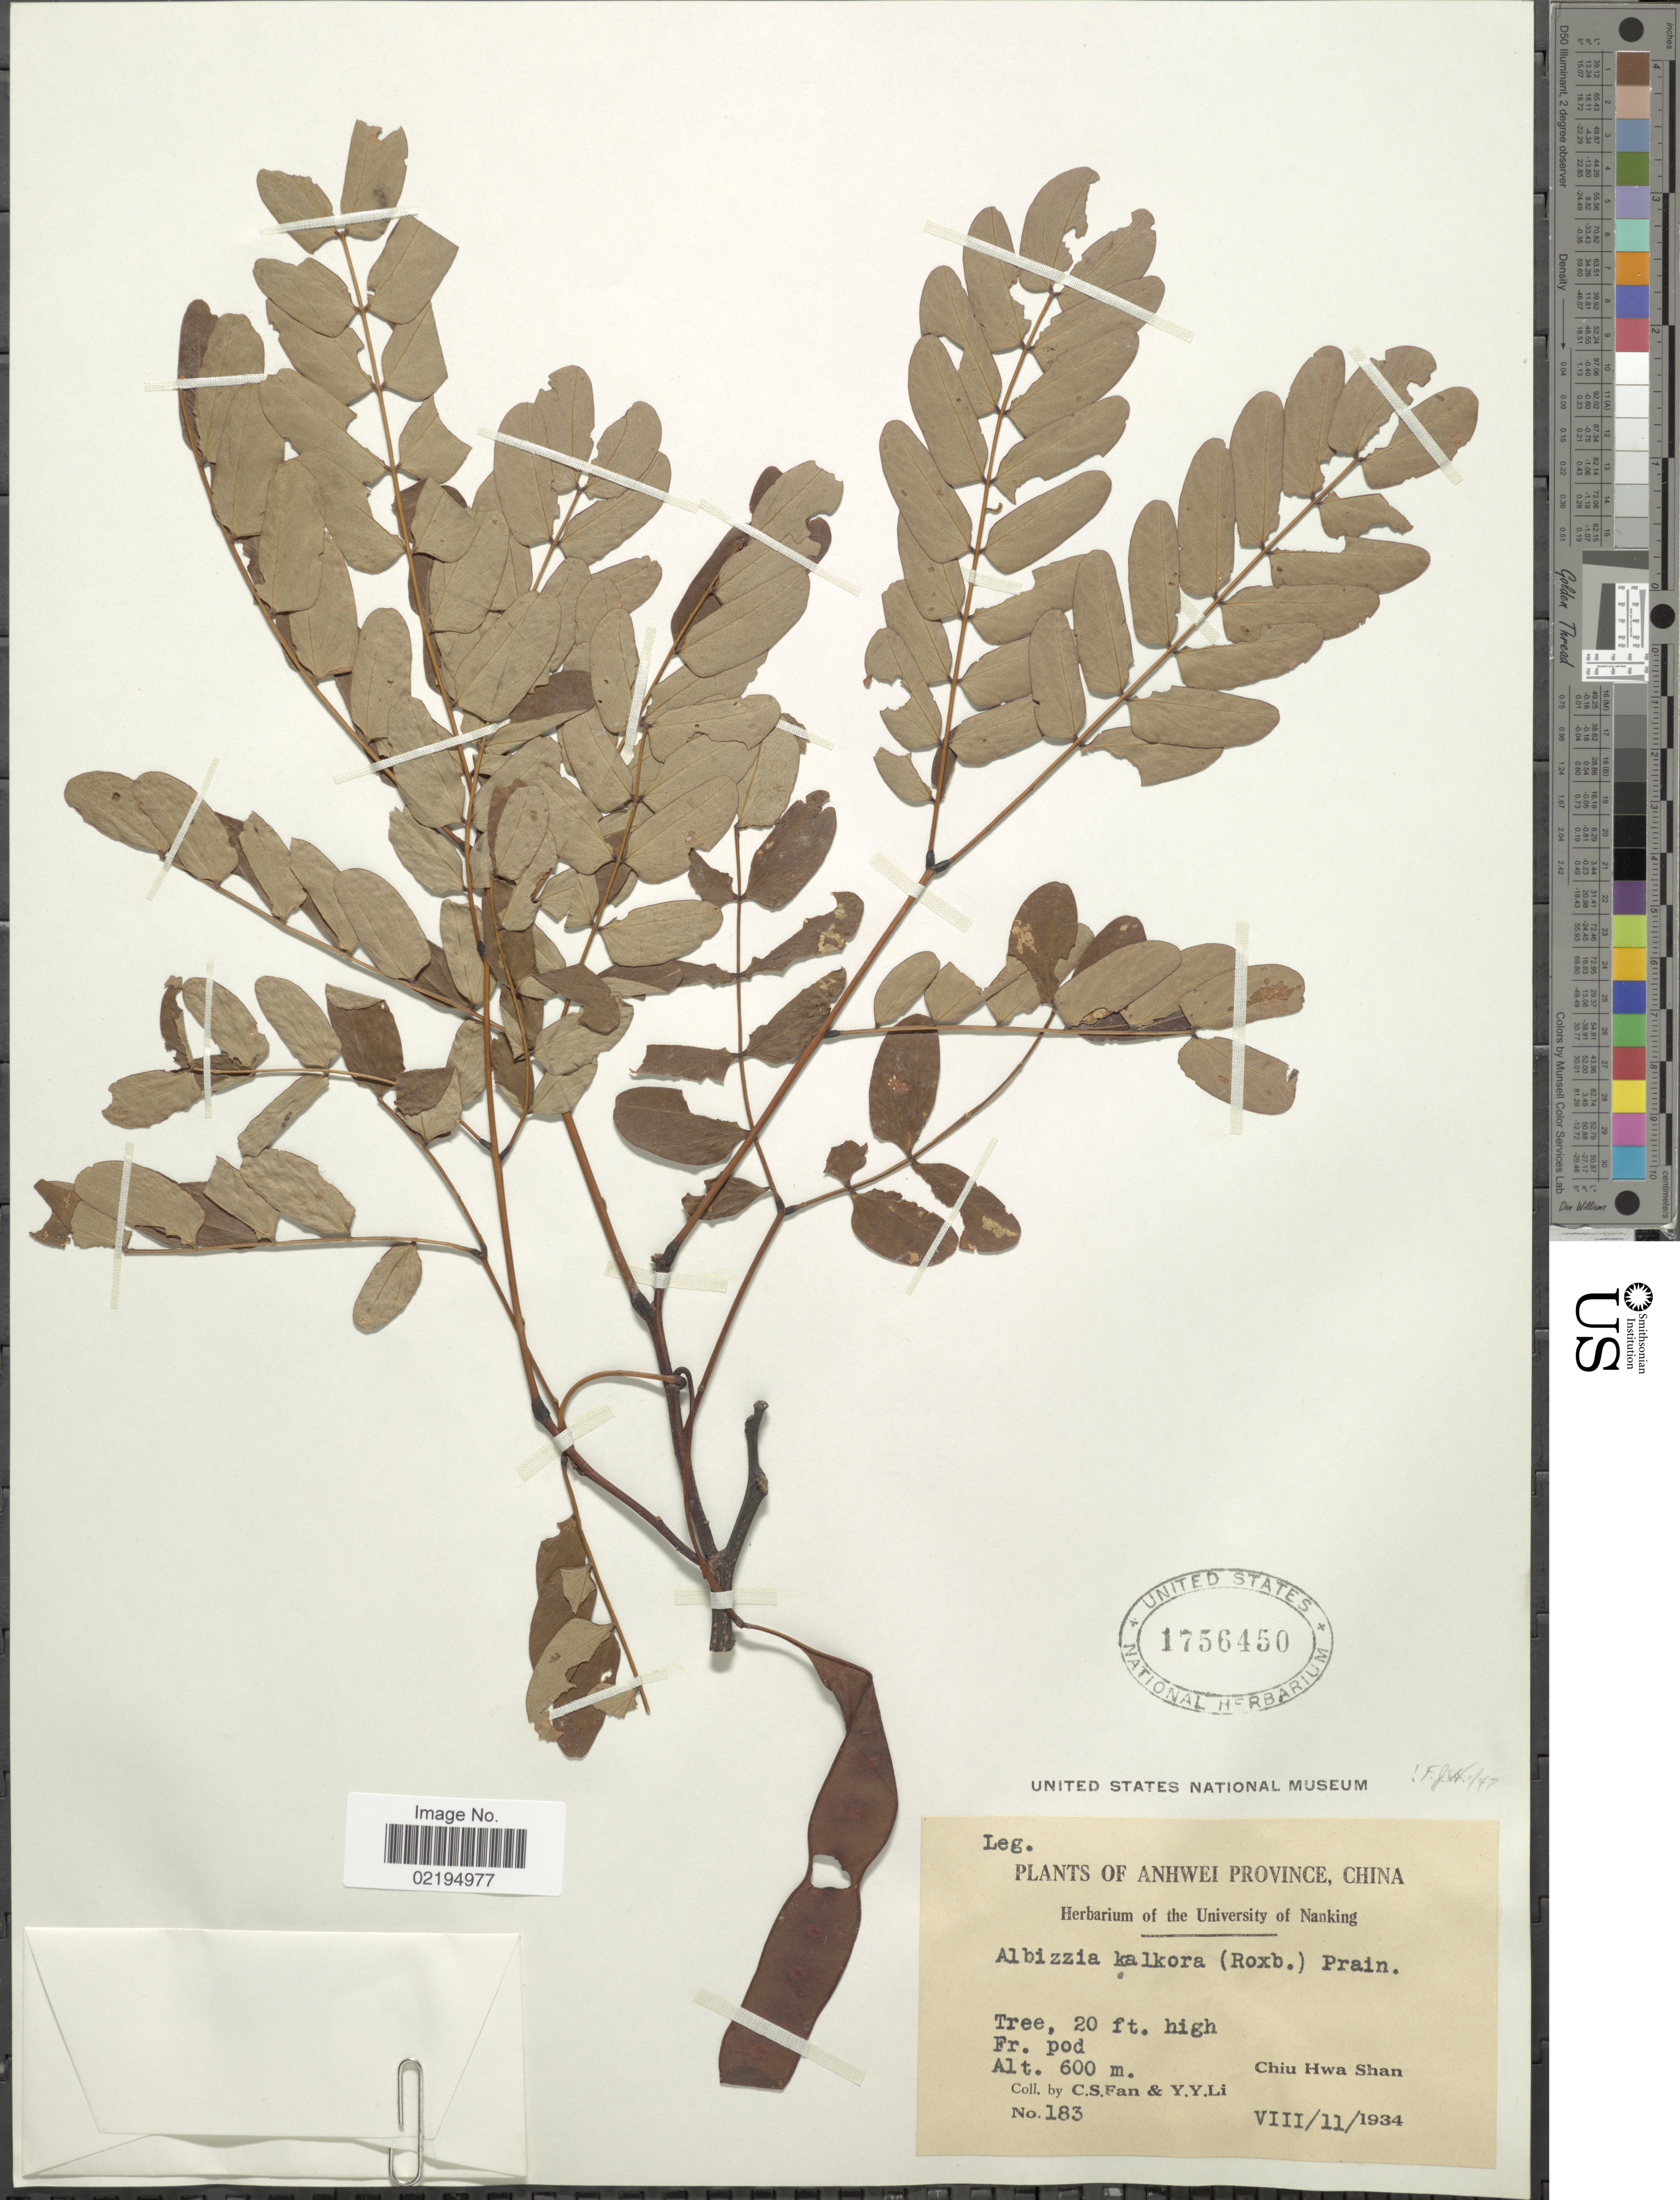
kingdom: Plantae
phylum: Tracheophyta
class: Magnoliopsida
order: Fabales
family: Fabaceae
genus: Albizia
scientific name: Albizia kalkora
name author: (Roxb.) Prain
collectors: C. S. Fan & Y. Y. Li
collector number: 183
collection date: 1934-08-11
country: China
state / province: Anhui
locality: Anhwei Province, Chiu Hwa Shan.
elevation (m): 600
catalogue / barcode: US 1756450